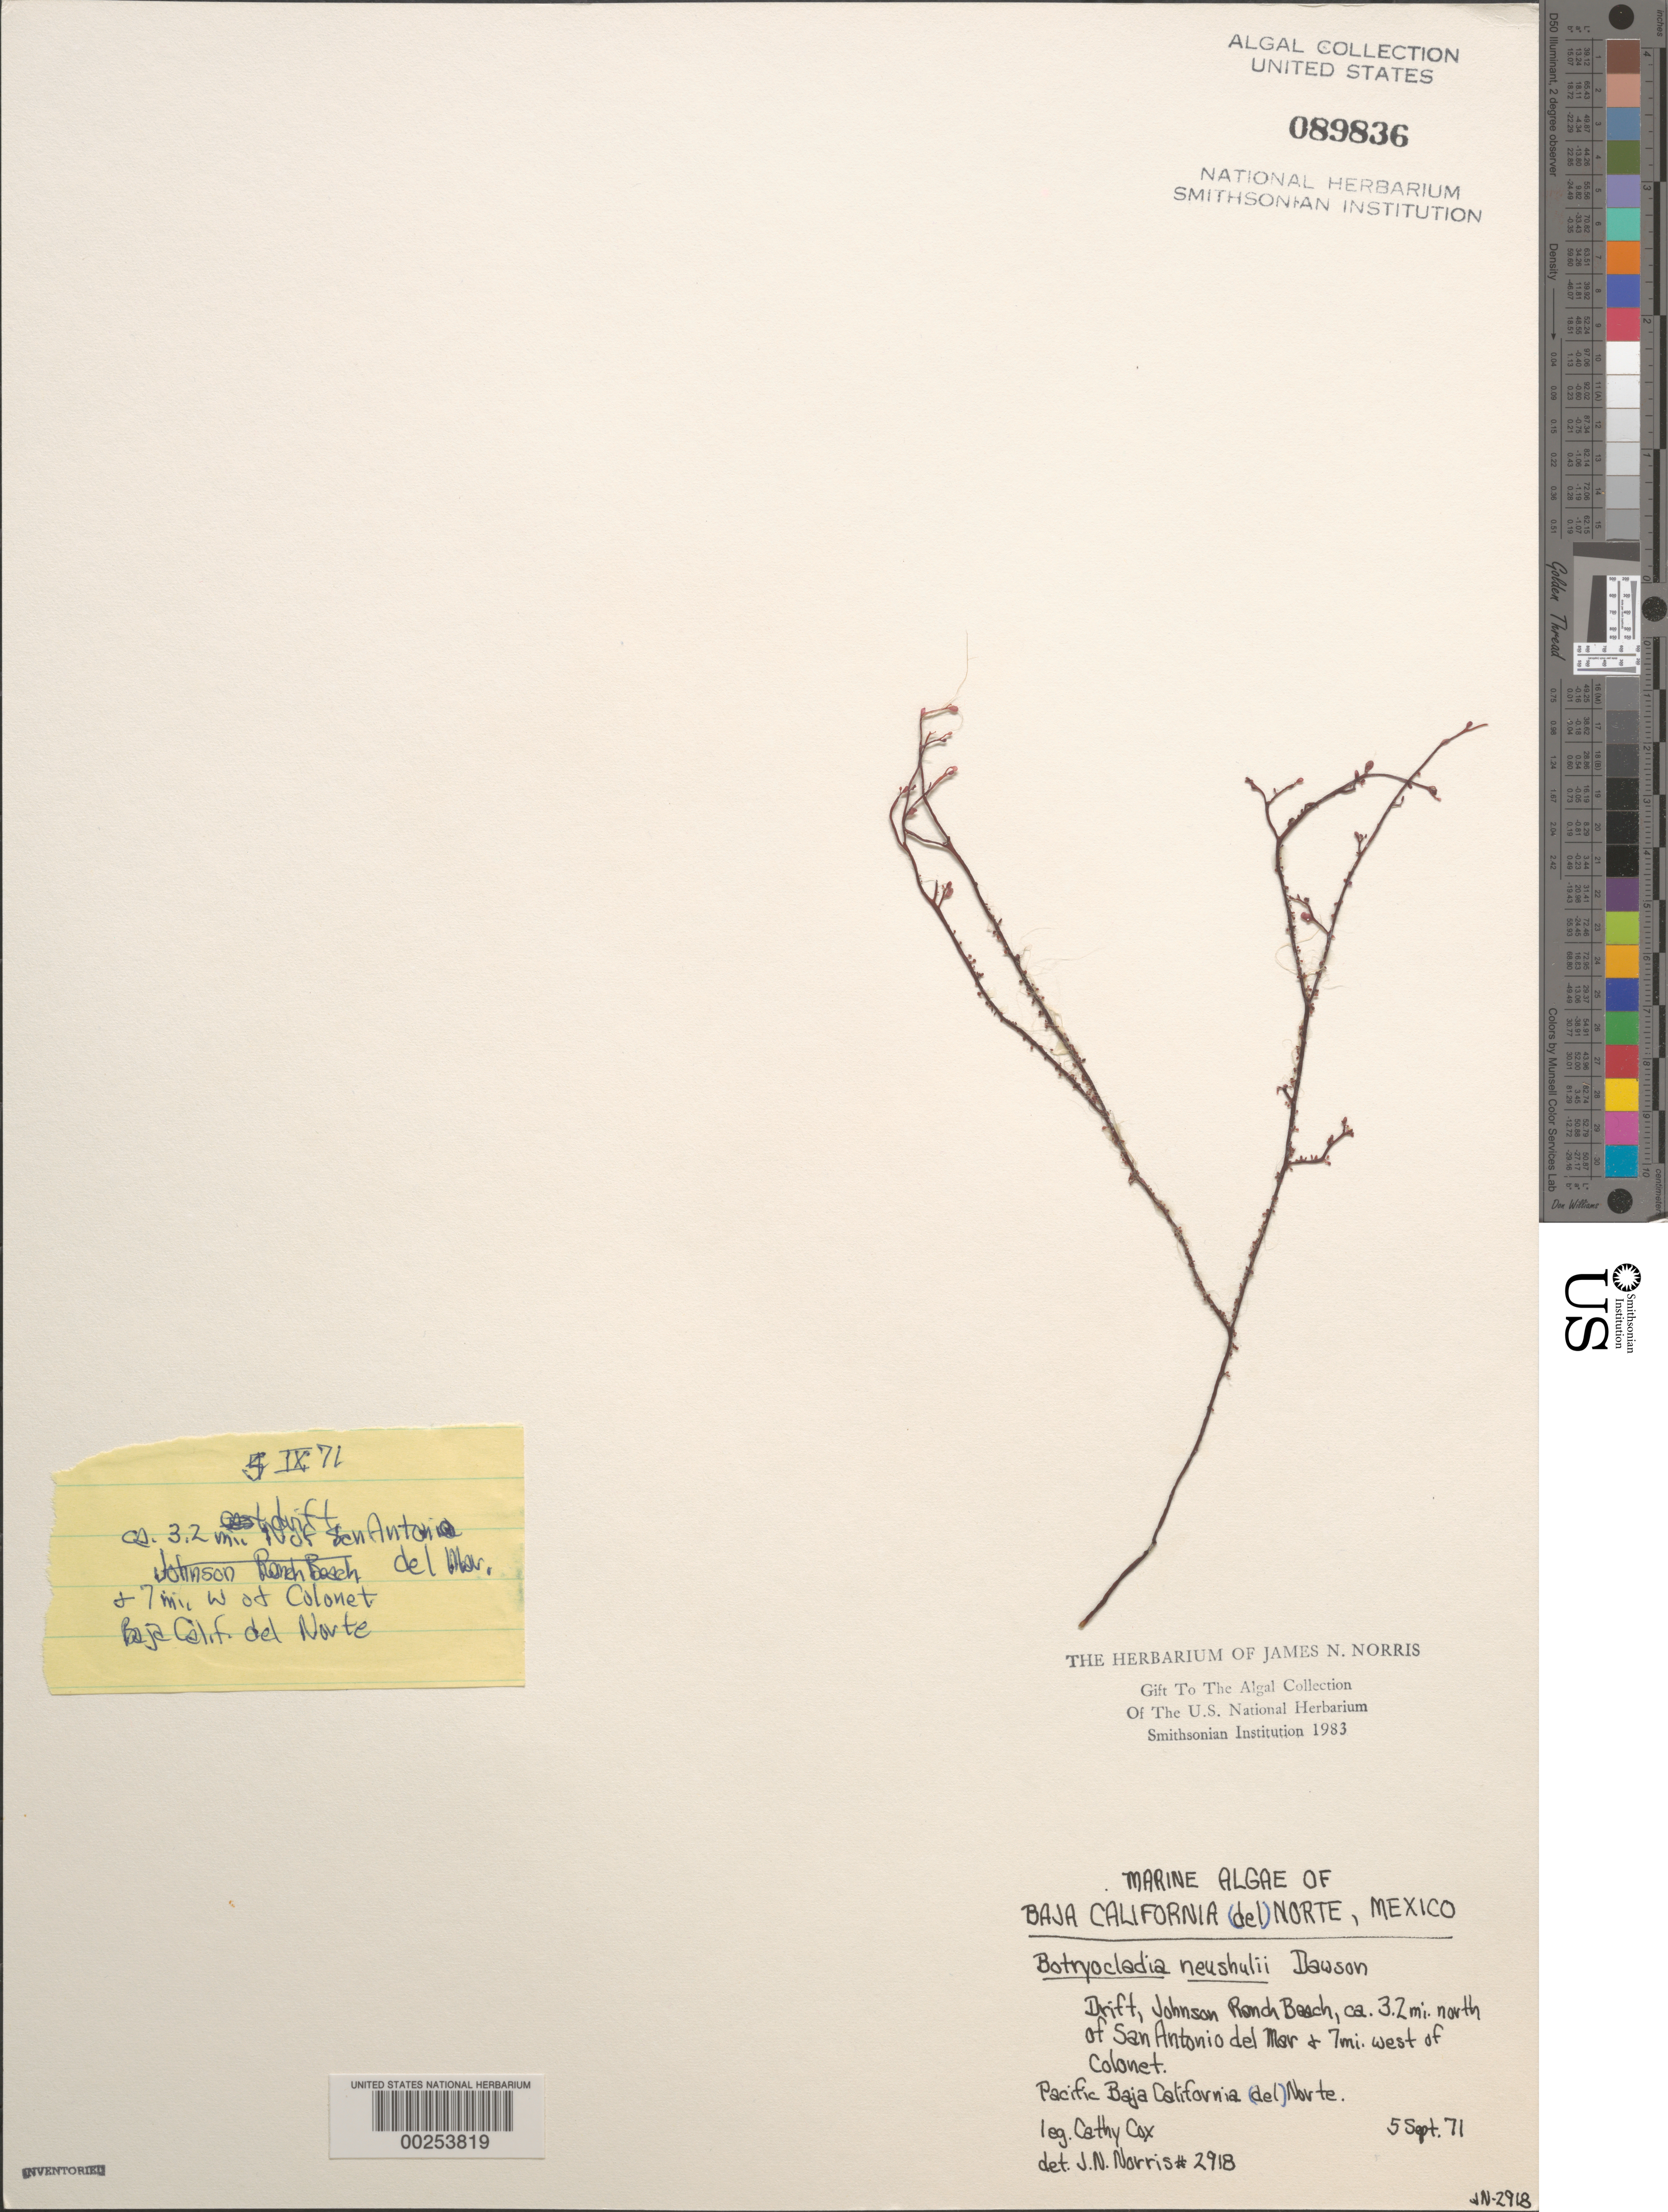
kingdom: Plantae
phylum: Rhodophyta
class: Florideophyceae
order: Rhodymeniales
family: Rhodymeniaceae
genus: Botryocladia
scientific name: Botryocladia neushulii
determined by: Norris, James N.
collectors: C. Cox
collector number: JN-2918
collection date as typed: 05 Sep 1971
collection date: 1971-09-05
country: Mexico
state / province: Baja California Norte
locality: Johnson Ranch beach, 3.2 miles north of San Antonio del Mar and 7 miles west of Colonet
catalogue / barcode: US 89836